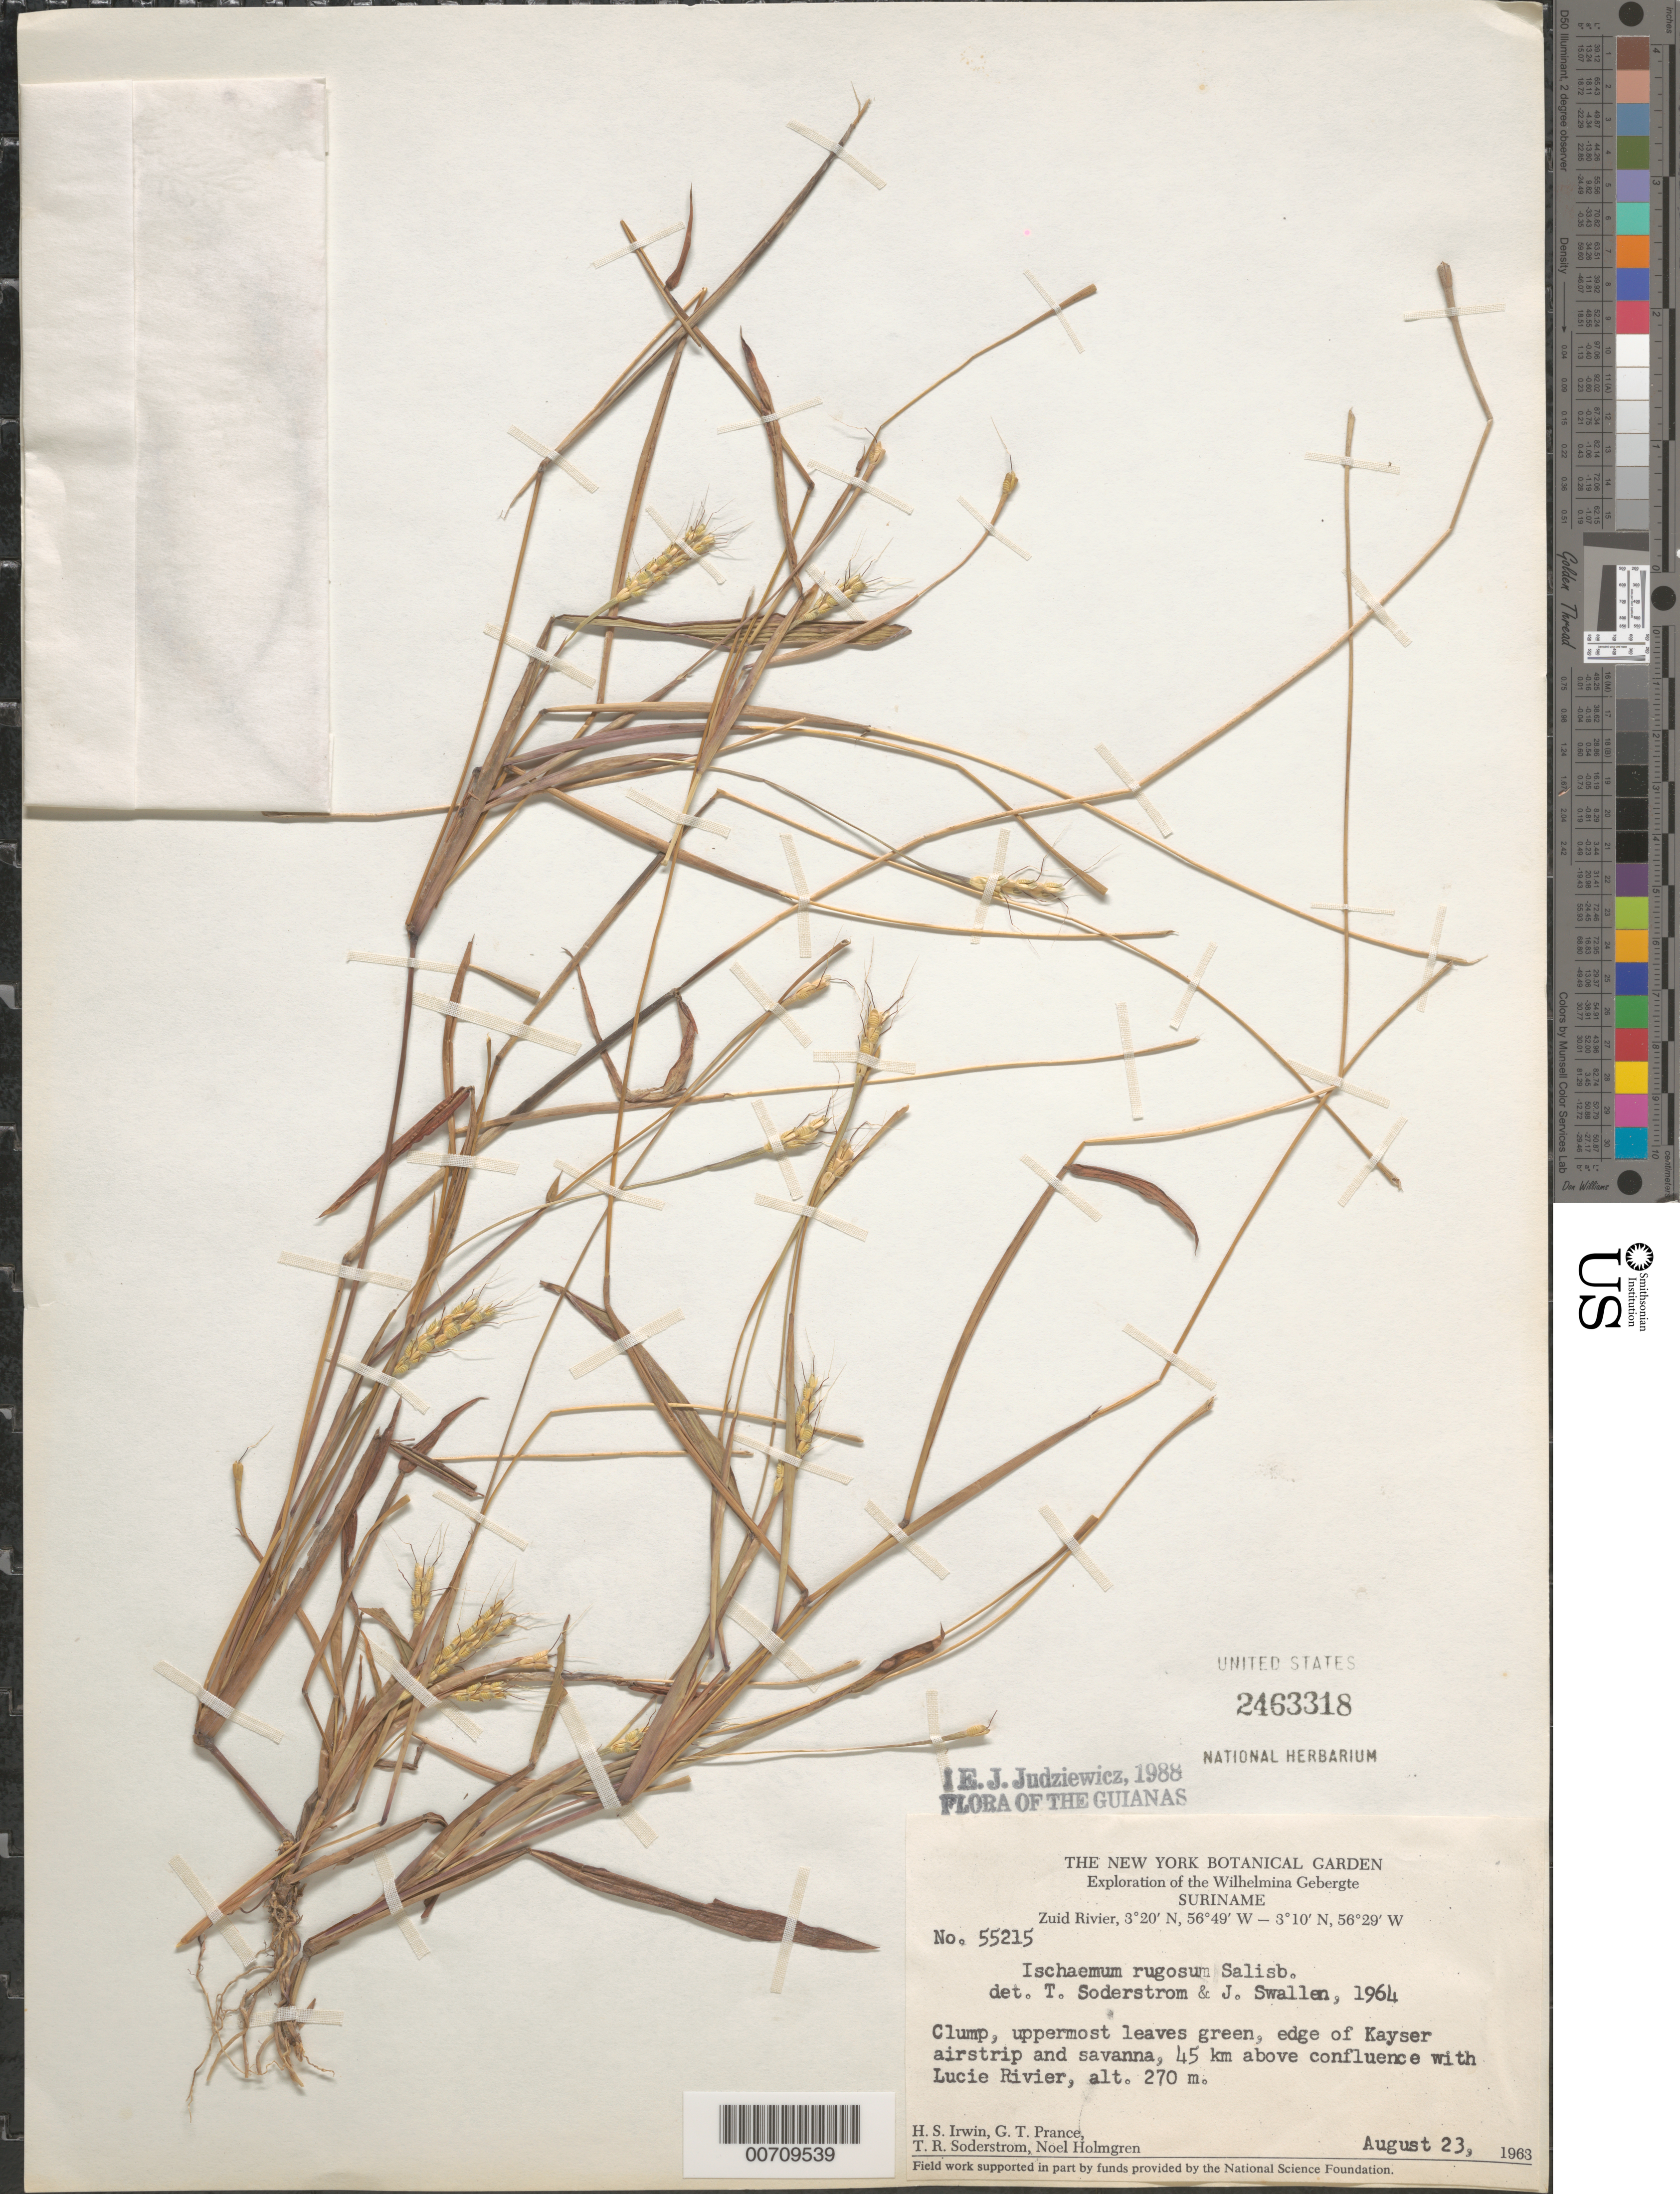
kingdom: Plantae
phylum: Tracheophyta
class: Liliopsida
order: Poales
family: Poaceae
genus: Ischaemum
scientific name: Ischaemum rugosum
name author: Salisb.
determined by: Swallen, J. R.; Soderstrom, T. R.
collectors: H. Irwin, G. T. Prance, T. R. Soderstrom & N. H. Holmgren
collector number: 55215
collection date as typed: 23-Aug-63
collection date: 1963-08-23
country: Suriname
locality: Kayser Airstrip, Zuid R., 45 km above confl. with Lucie R., Wilhelmina Gebergte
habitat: Airstrip and savanna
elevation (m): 270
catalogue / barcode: US 2463318